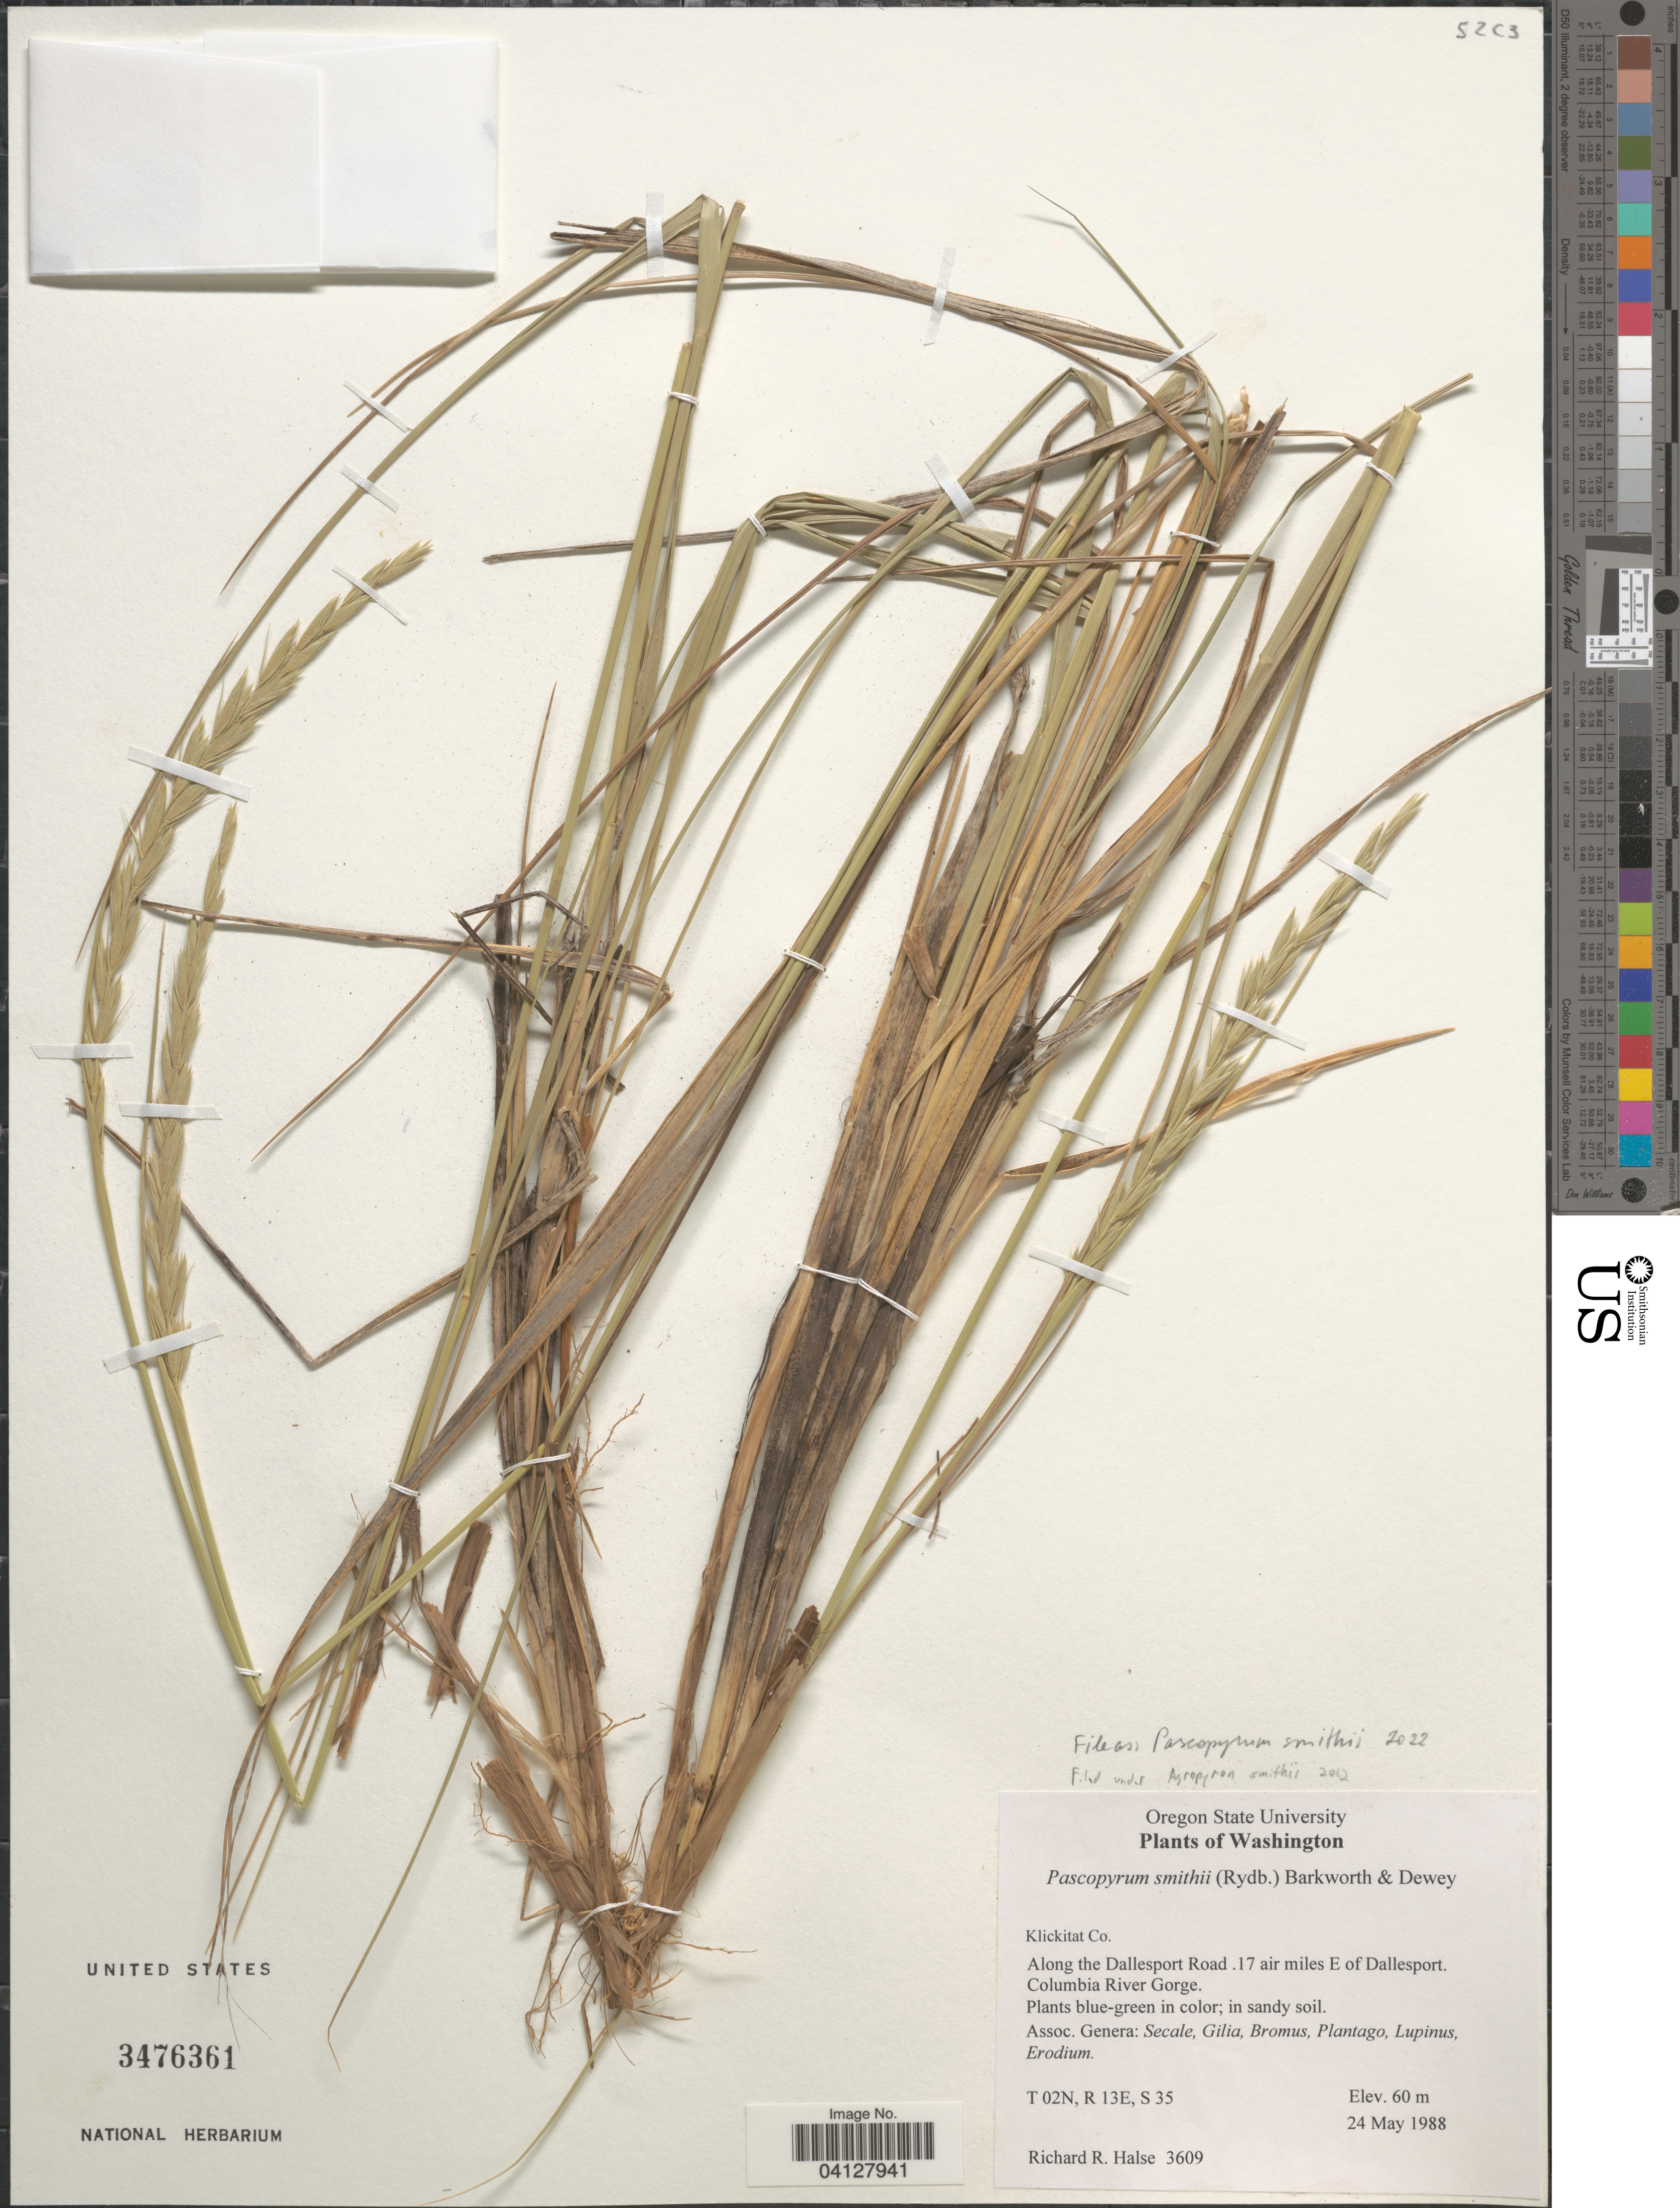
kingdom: Plantae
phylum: Tracheophyta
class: Liliopsida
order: Poales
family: Poaceae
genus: Pascopyrum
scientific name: Pascopyrum smithii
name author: (Rydb.) Barkworth & Dewey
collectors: R. Halse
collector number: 3609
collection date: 1988-05-24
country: United States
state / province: Washington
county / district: Klickitat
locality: Klickitat Co. Along the Dallesport Road. 17 air miles E of Dallesport. Columbia River Gorge. T 02N, R 13E, S 35.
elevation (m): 60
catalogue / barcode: US 3476361